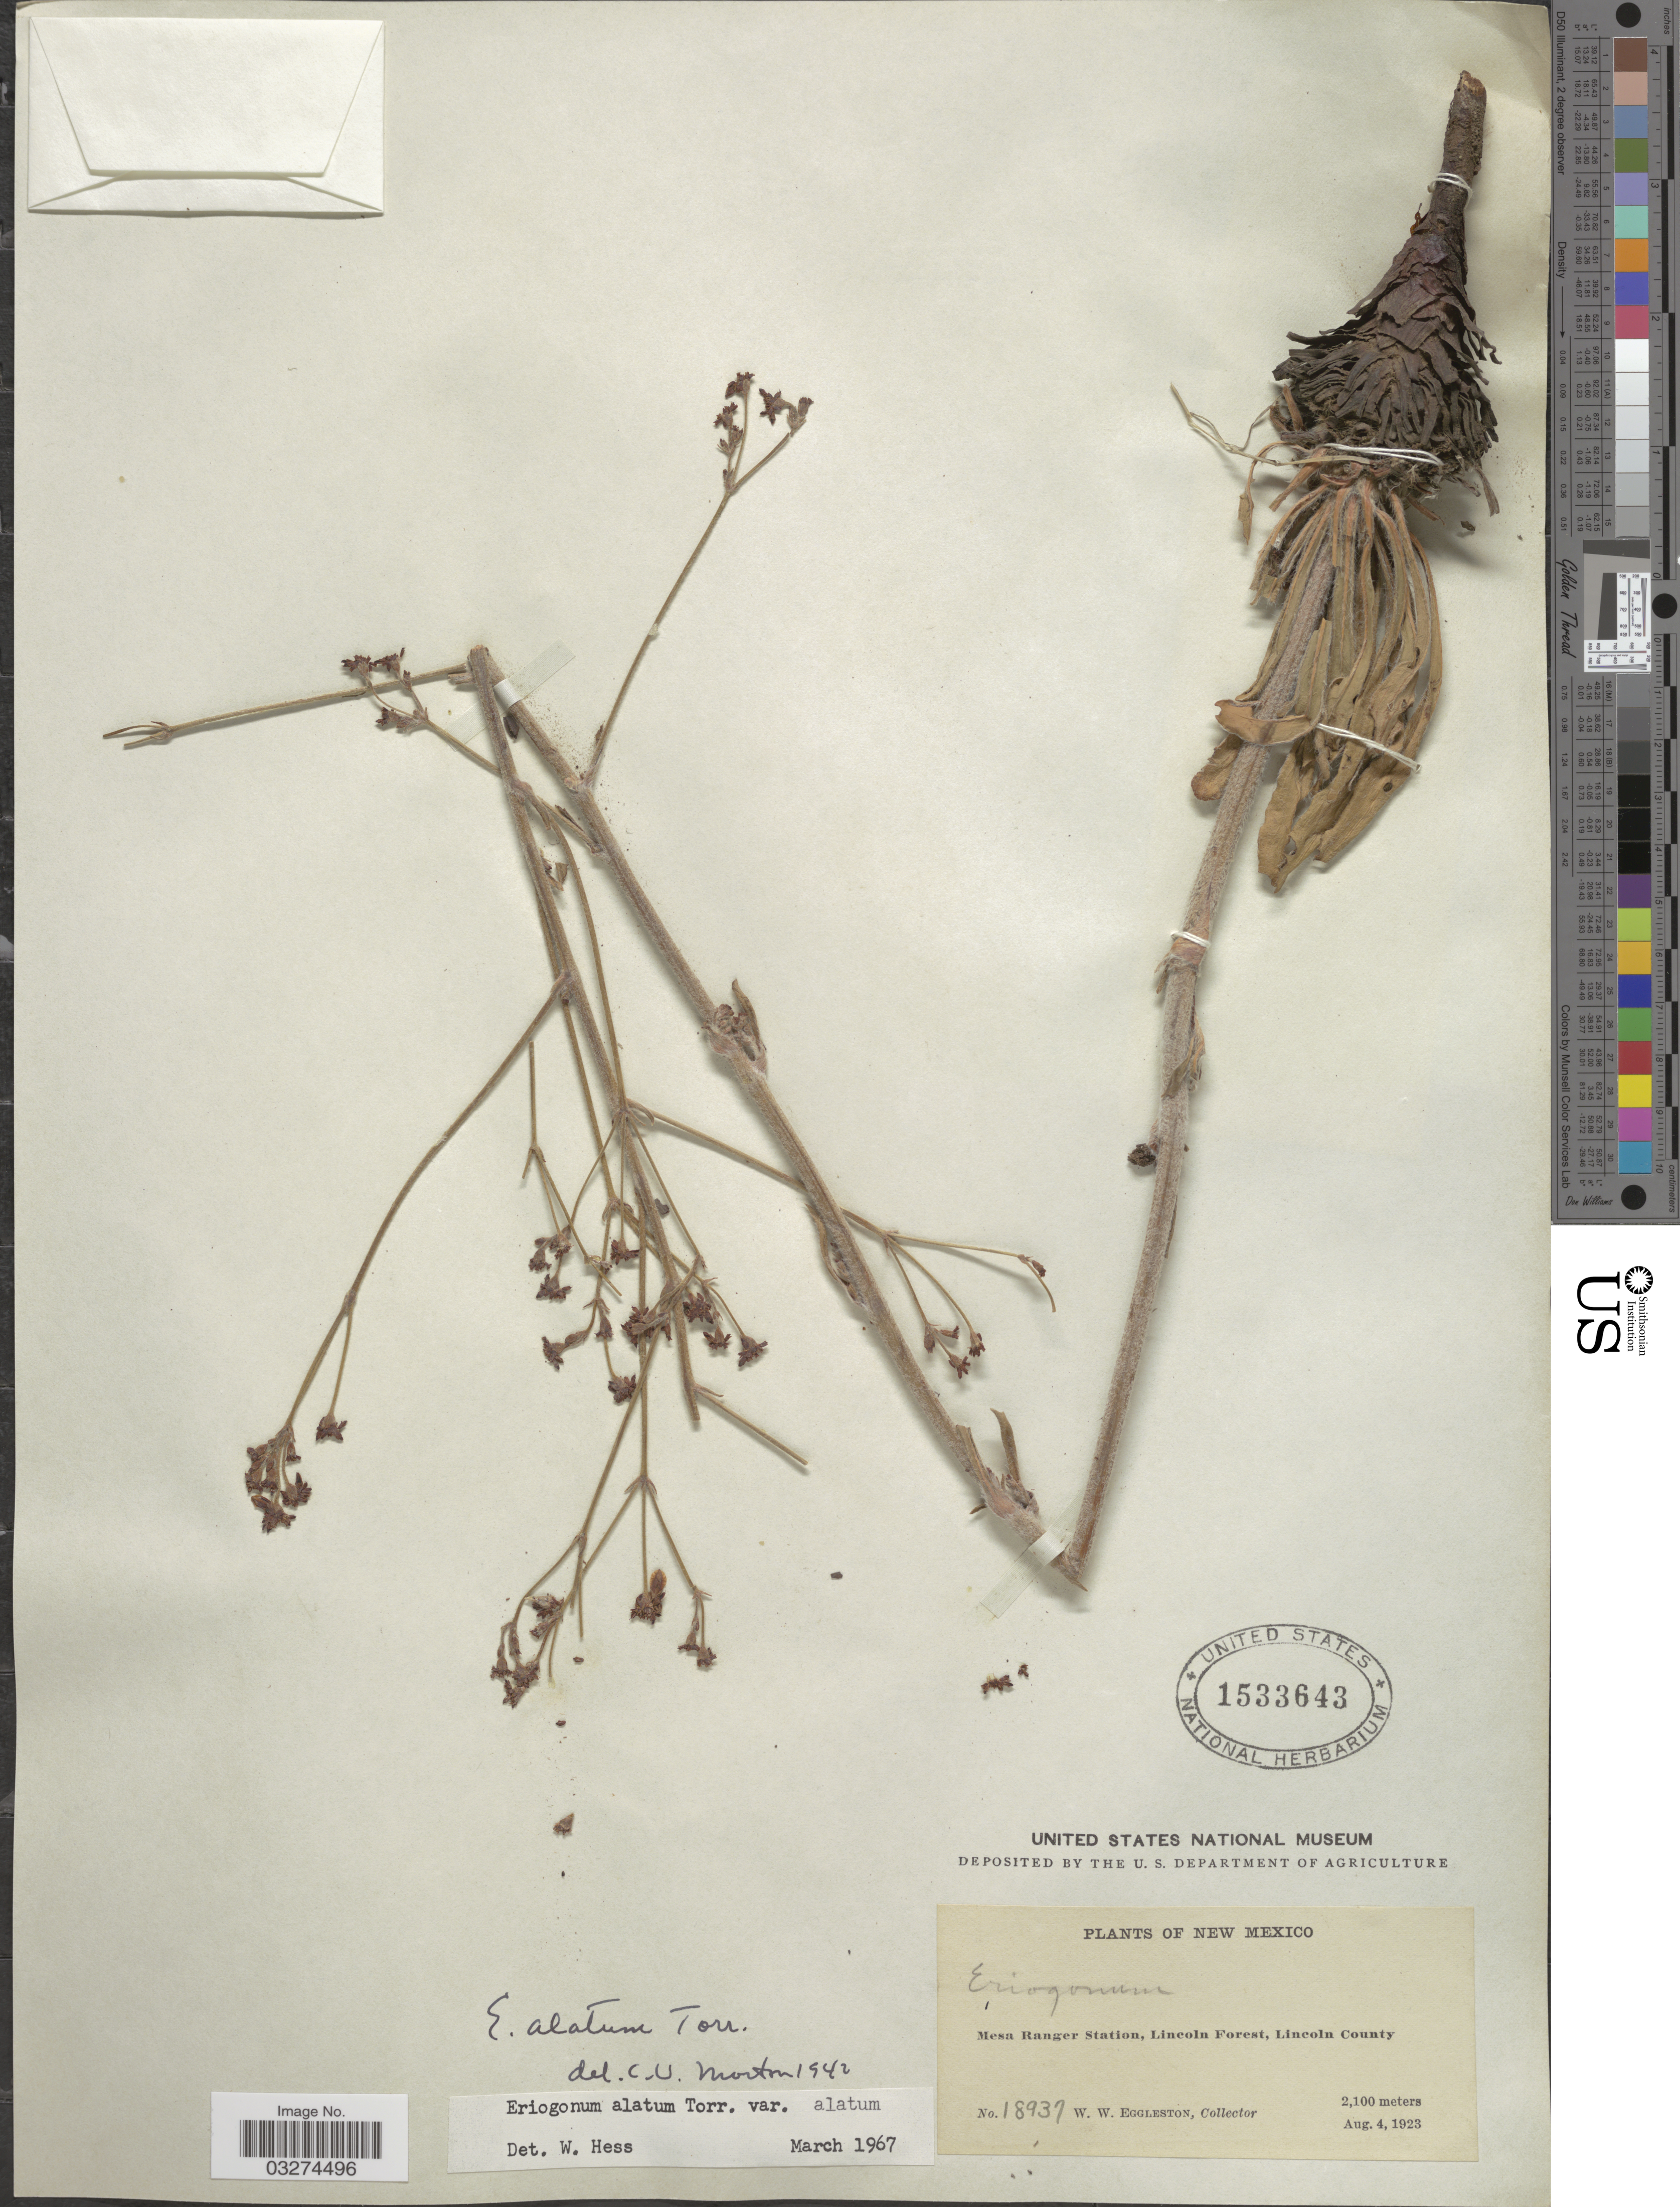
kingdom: Plantae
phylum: Tracheophyta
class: Magnoliopsida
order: Caryophyllales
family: Polygonaceae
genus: Eriogonum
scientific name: Eriogonum alatum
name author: Torr.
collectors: W. W. Eggleston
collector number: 18937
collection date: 1923-08-04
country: United States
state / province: New Mexico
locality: Mesa Ranger Station, Lincoln Forest, Lincoln County.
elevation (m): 2100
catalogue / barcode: US 1533643